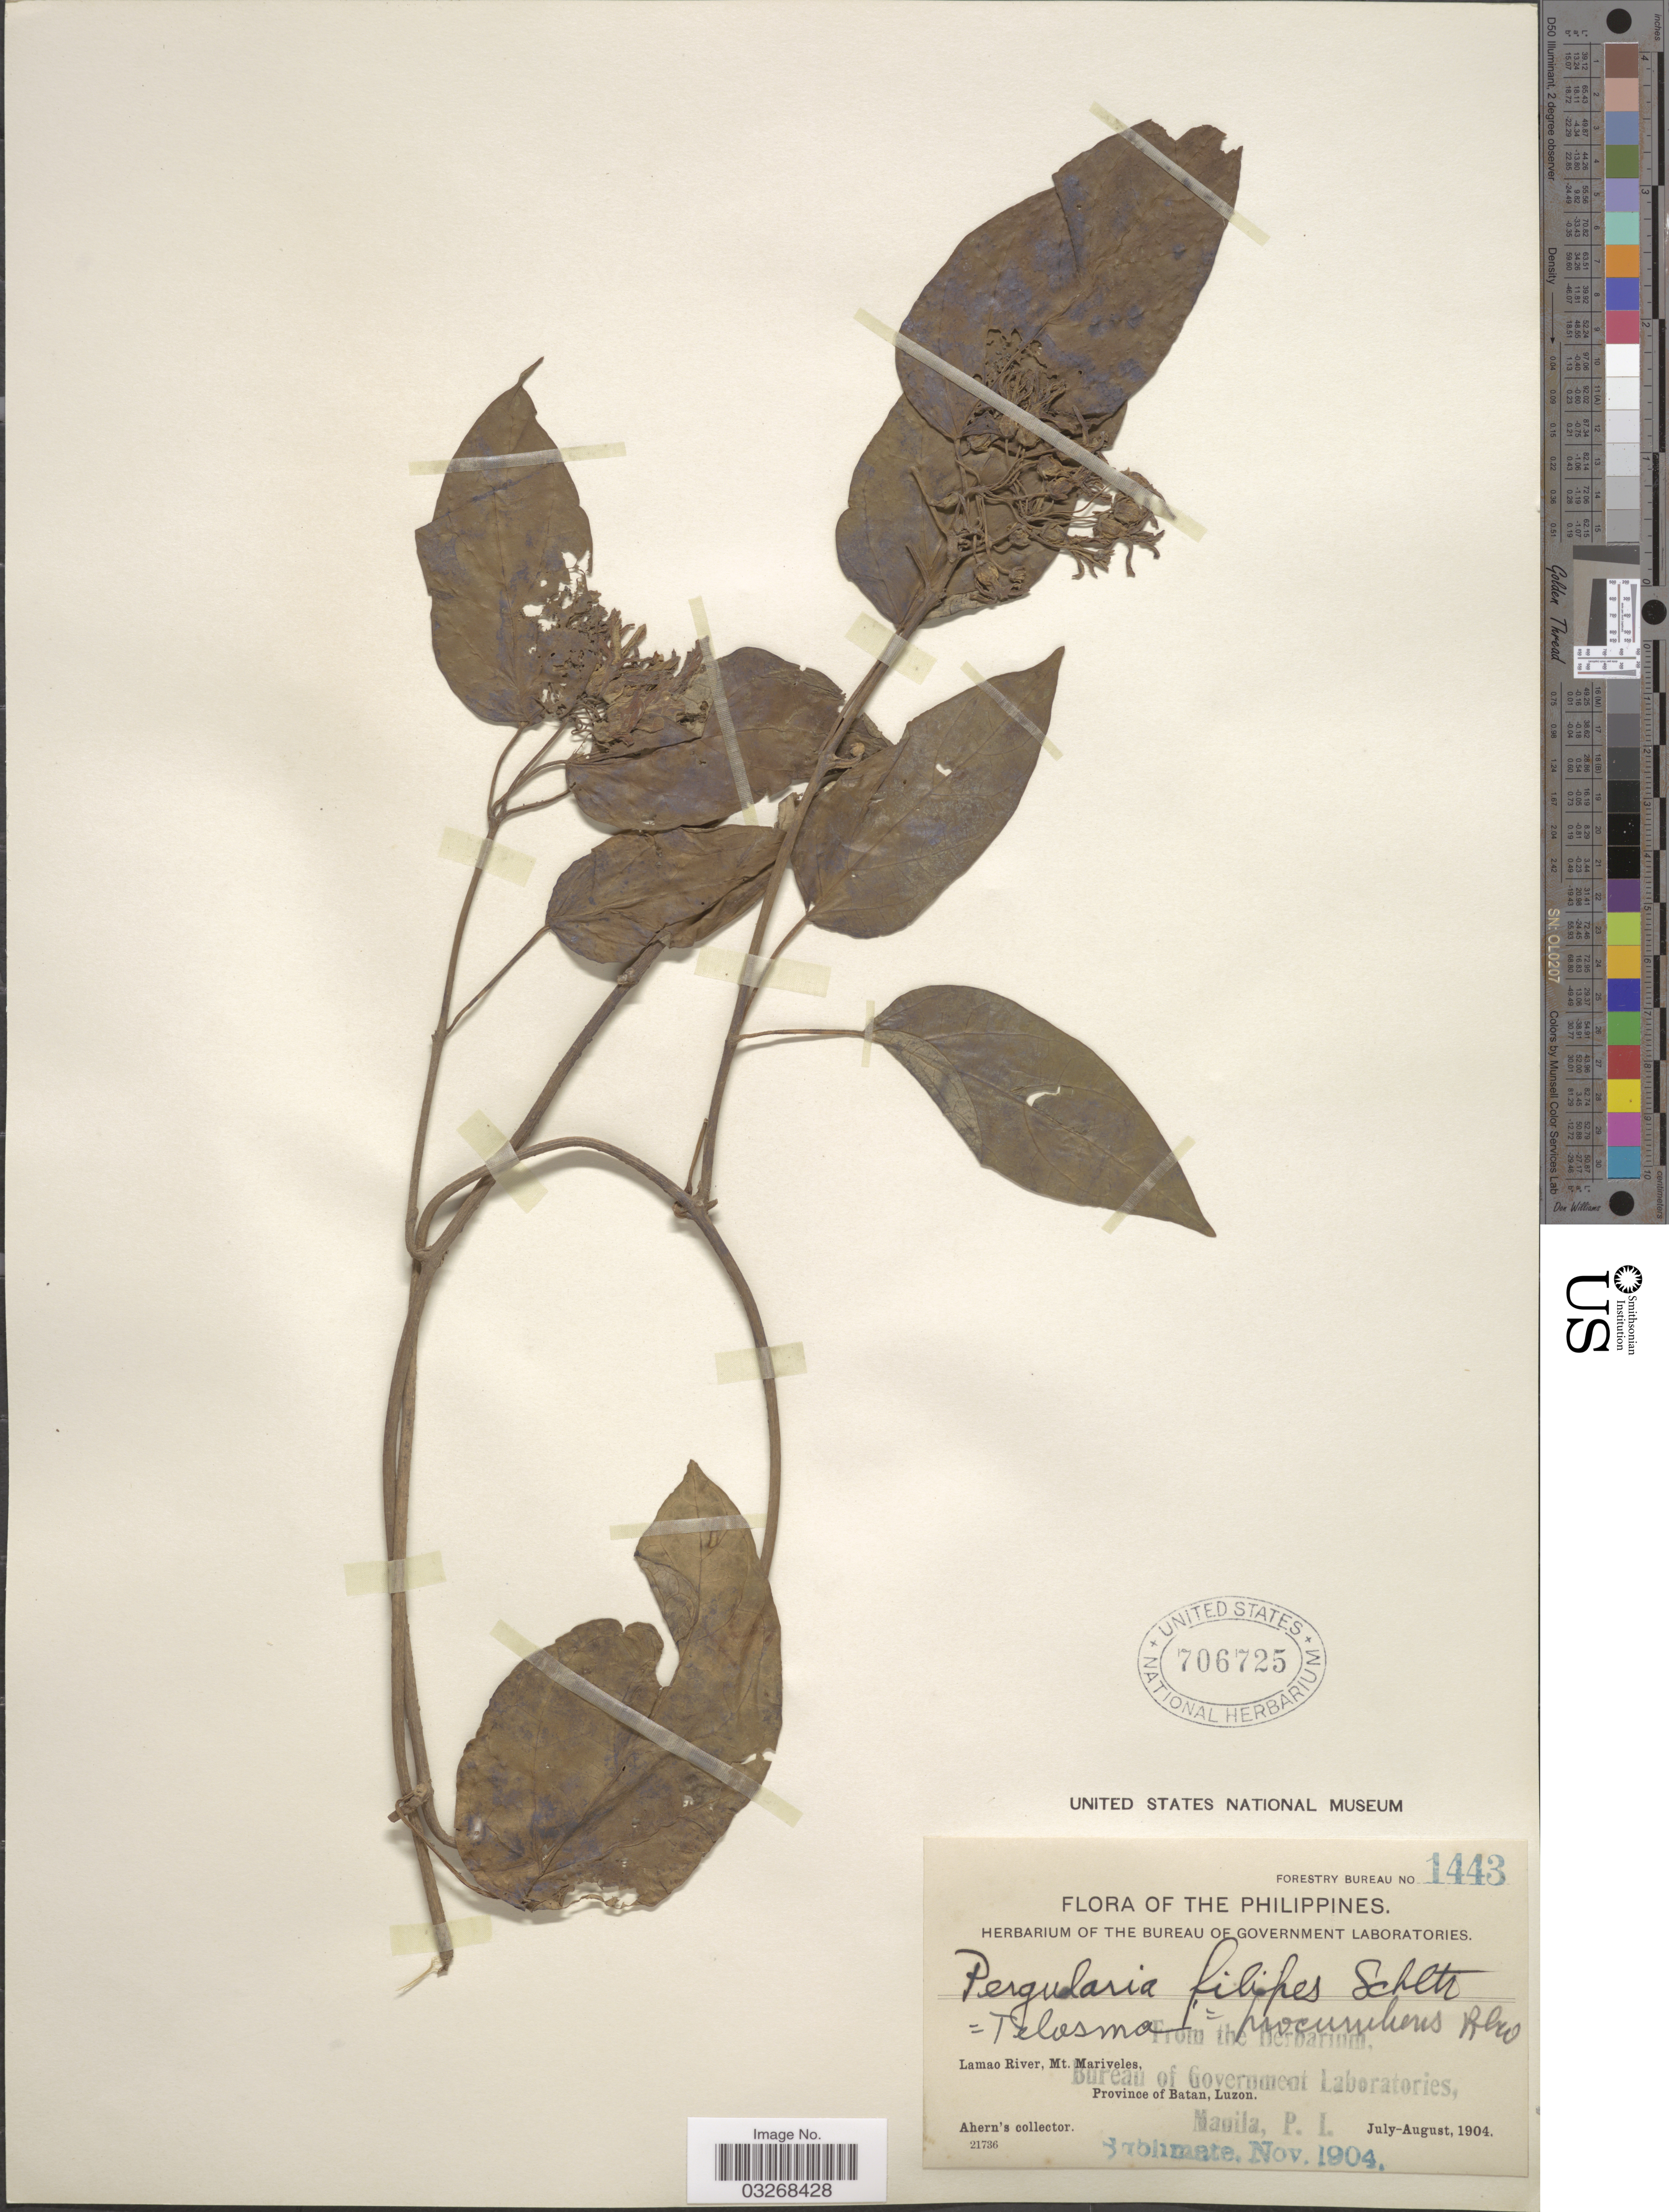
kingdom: Plantae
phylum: Tracheophyta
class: Magnoliopsida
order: Gentianales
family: Apocynaceae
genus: Telosma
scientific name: Telosma procumbens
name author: (Blanco) Merr.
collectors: Ahern's collector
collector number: Forestry Bureau 1443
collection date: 1904-07/1904-08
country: Philippines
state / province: Cagayan Valley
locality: Lamao River, Mt. Mariveles, Province of Batan, Luzon.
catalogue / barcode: US 706725